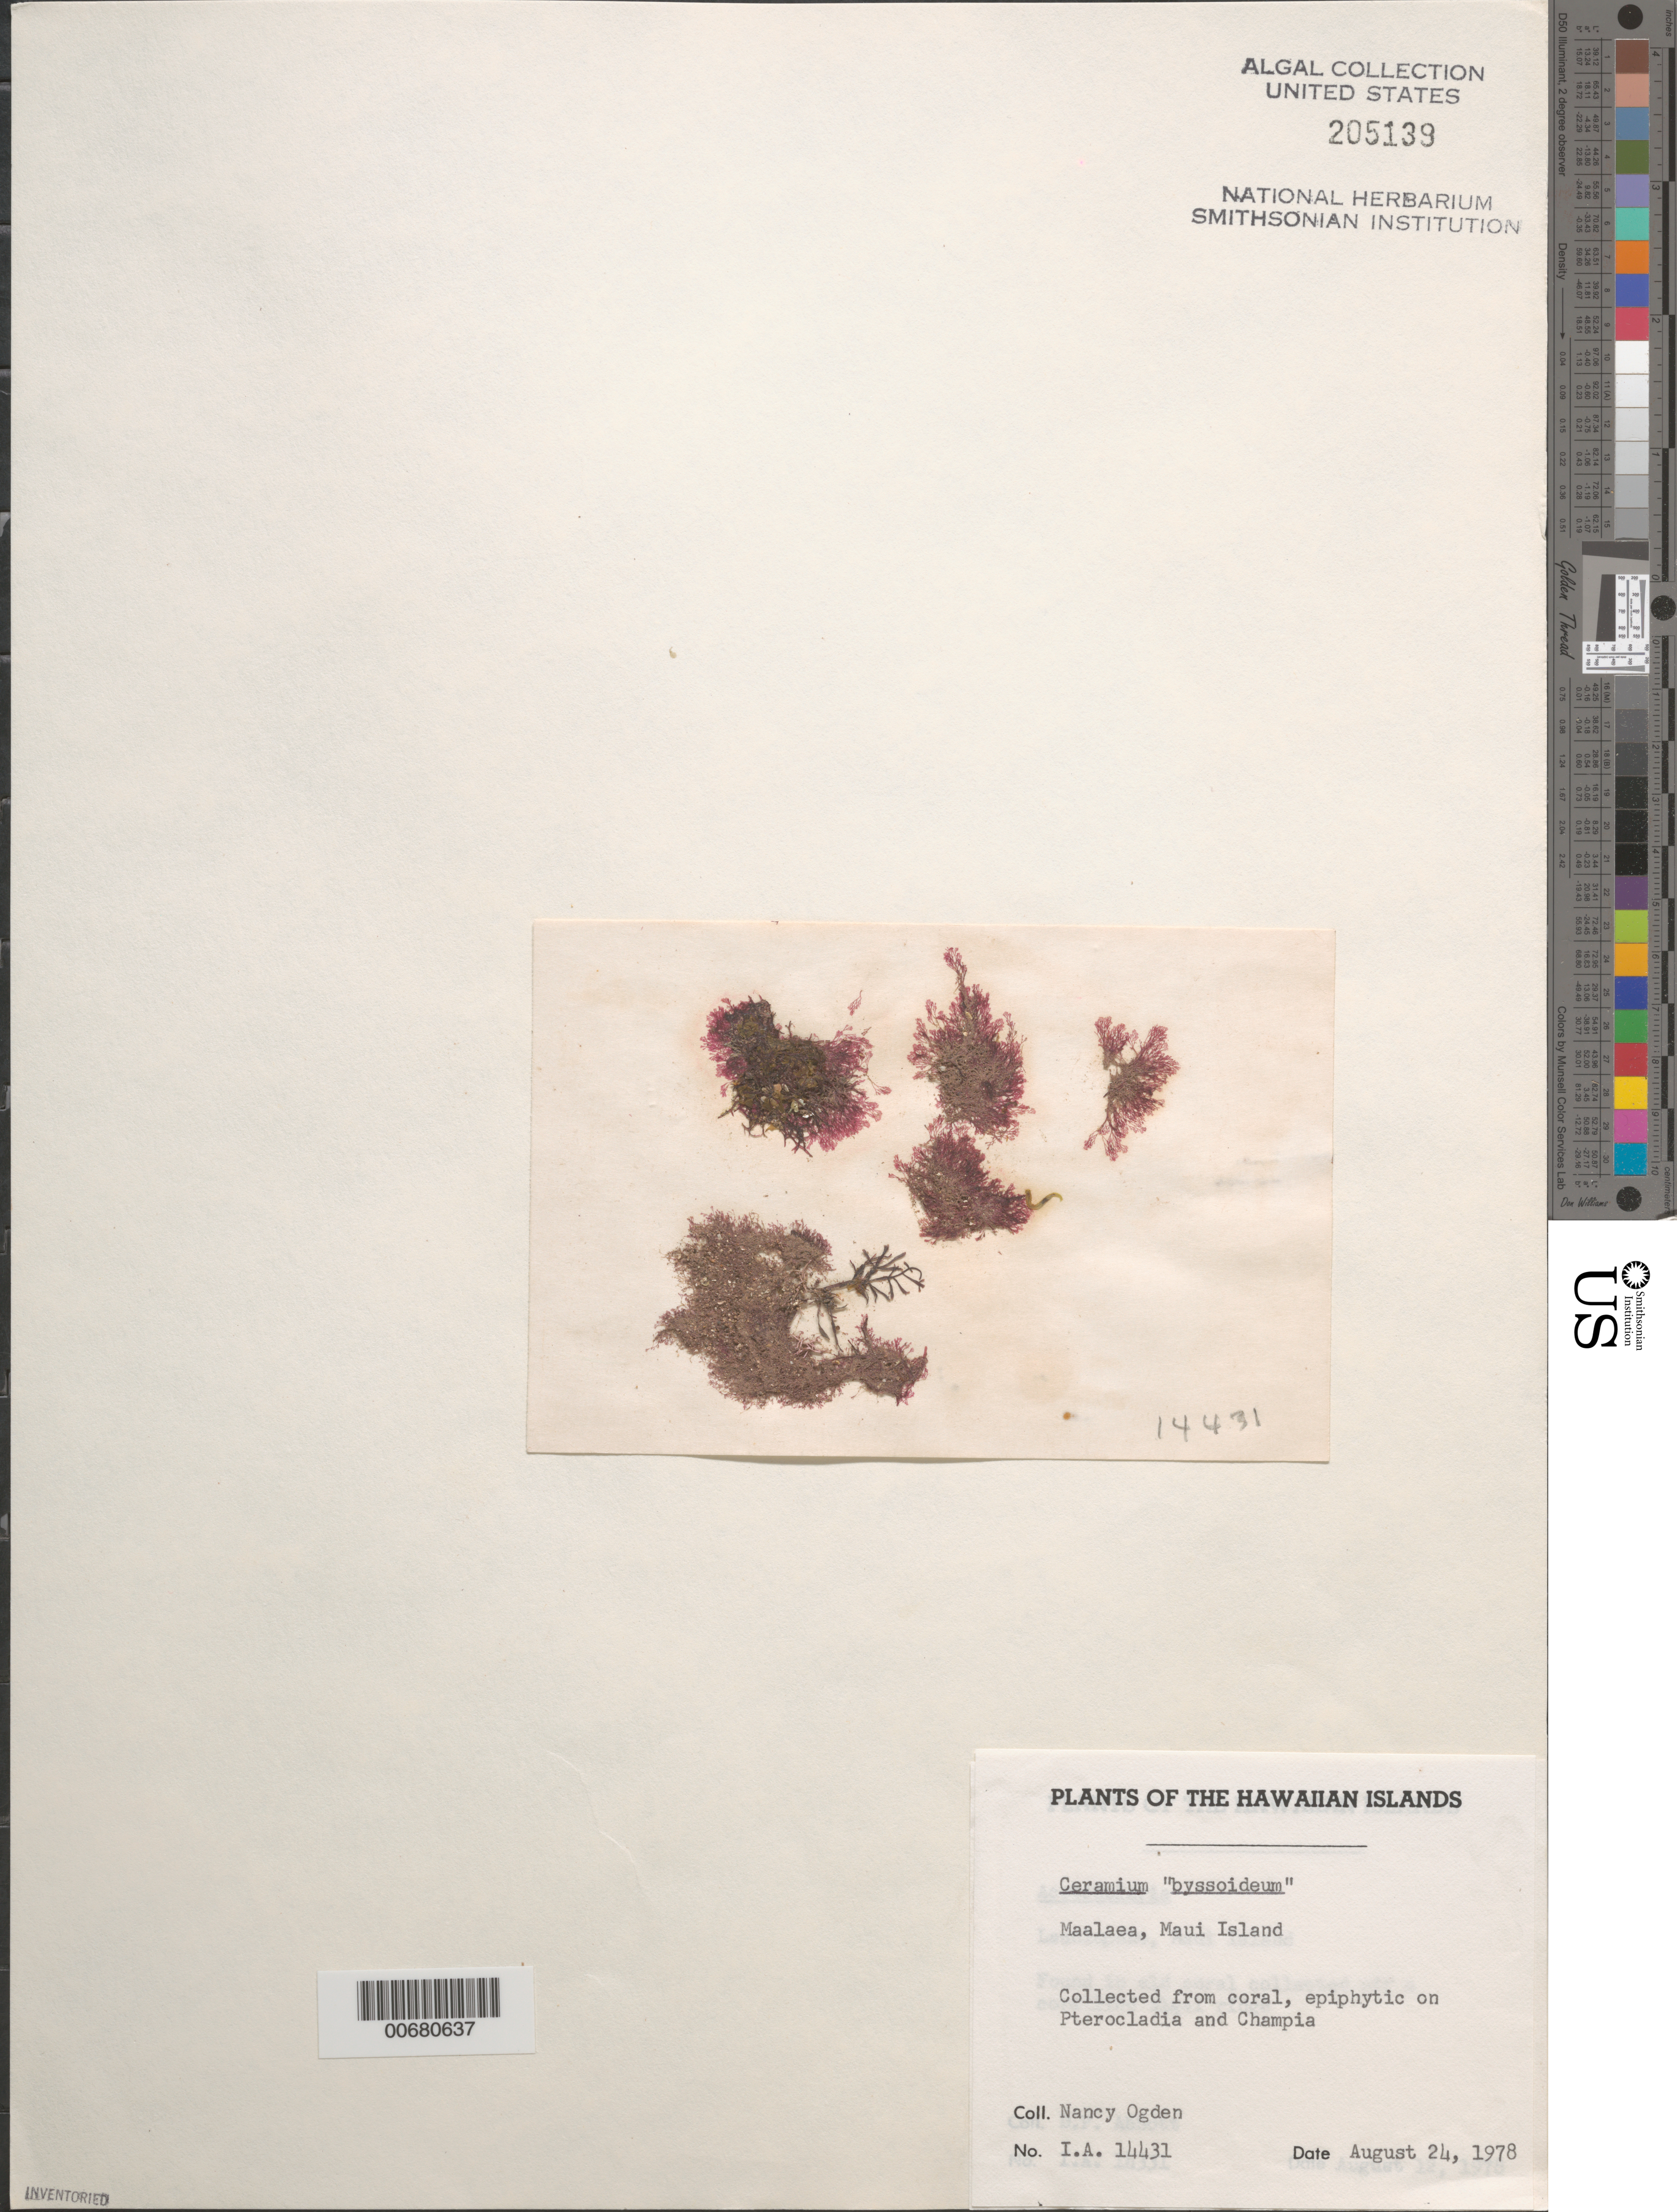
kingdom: Plantae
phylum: Rhodophyta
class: Florideophyceae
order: Ceramiales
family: Ceramiaceae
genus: Ceramium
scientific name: Ceramium byssoideum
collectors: N. Ogden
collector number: IAA 14431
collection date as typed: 24 Aug 1978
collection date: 1978-08-24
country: United States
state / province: Hawaii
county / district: Maui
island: Maui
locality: Maalaea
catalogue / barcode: US 205139